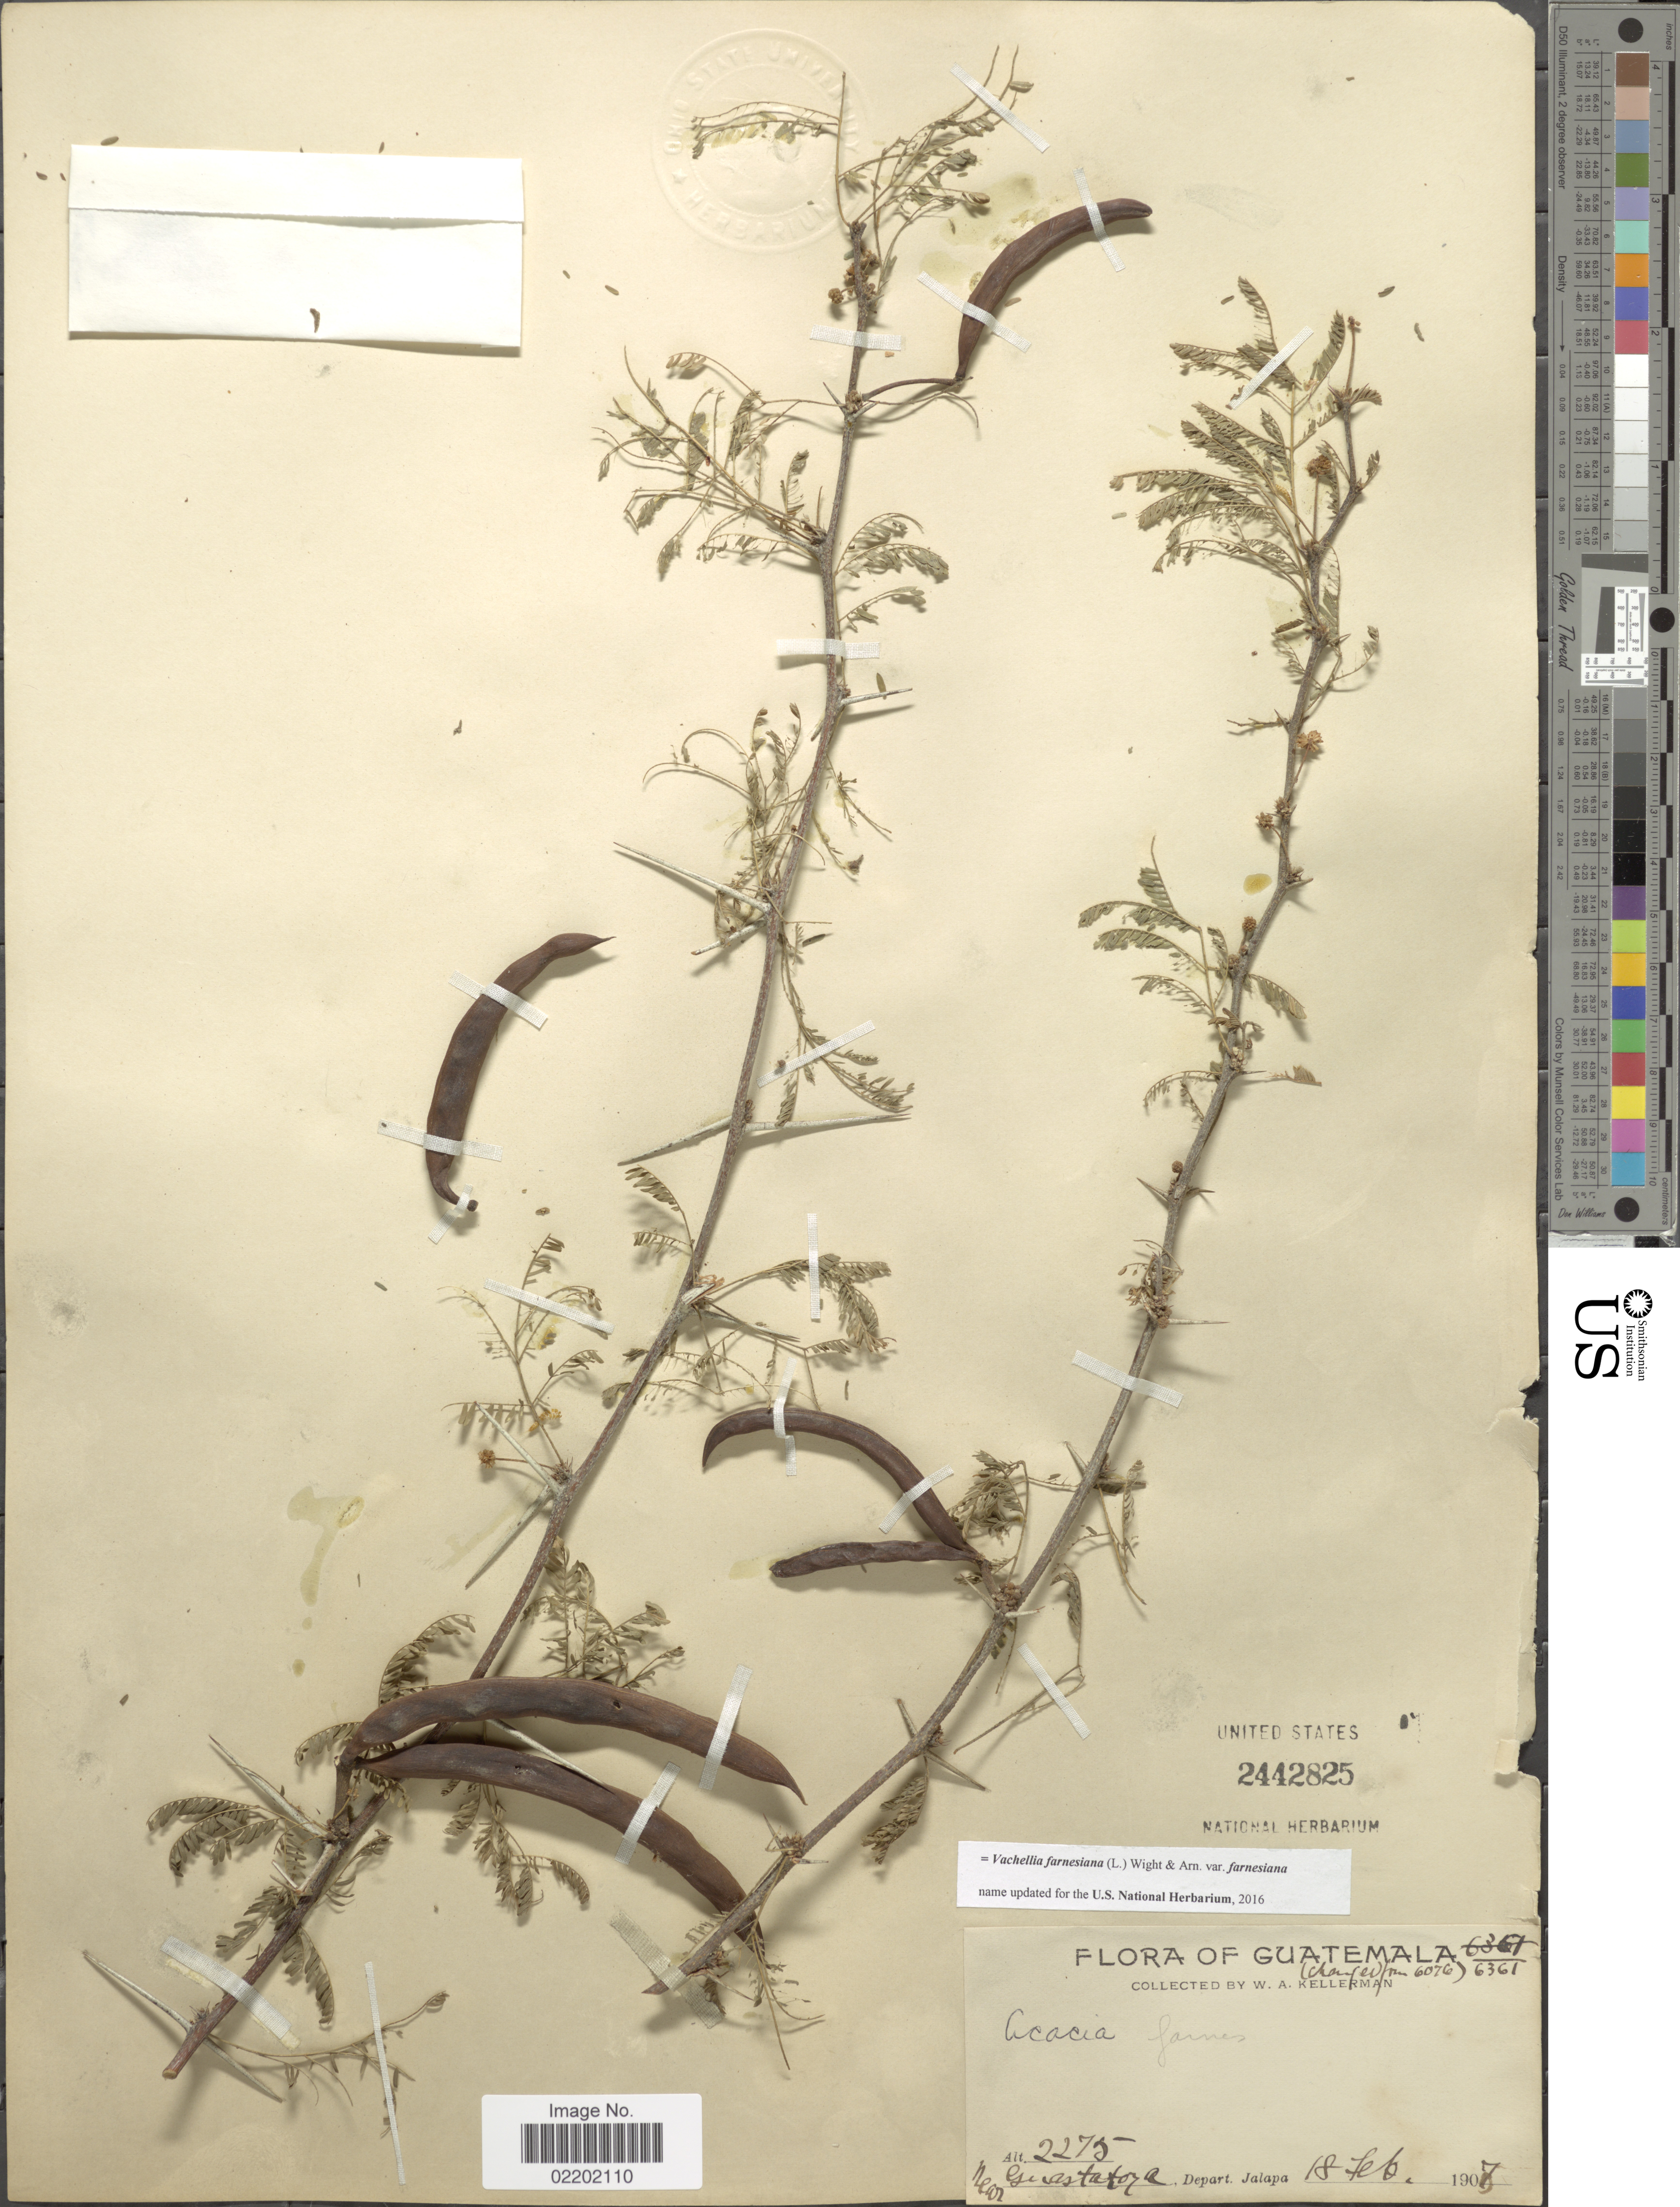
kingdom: Plantae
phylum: Tracheophyta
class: Magnoliopsida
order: Fabales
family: Fabaceae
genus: Vachellia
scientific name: Vachellia farnesiana var. farnesiana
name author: (L.) Wight & Arn.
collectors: W. Kellerman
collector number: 6361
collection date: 1907-02-18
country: Guatemala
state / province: Jalapa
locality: Near Guastatoya, Depart. Jalapa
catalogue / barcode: US 2442825